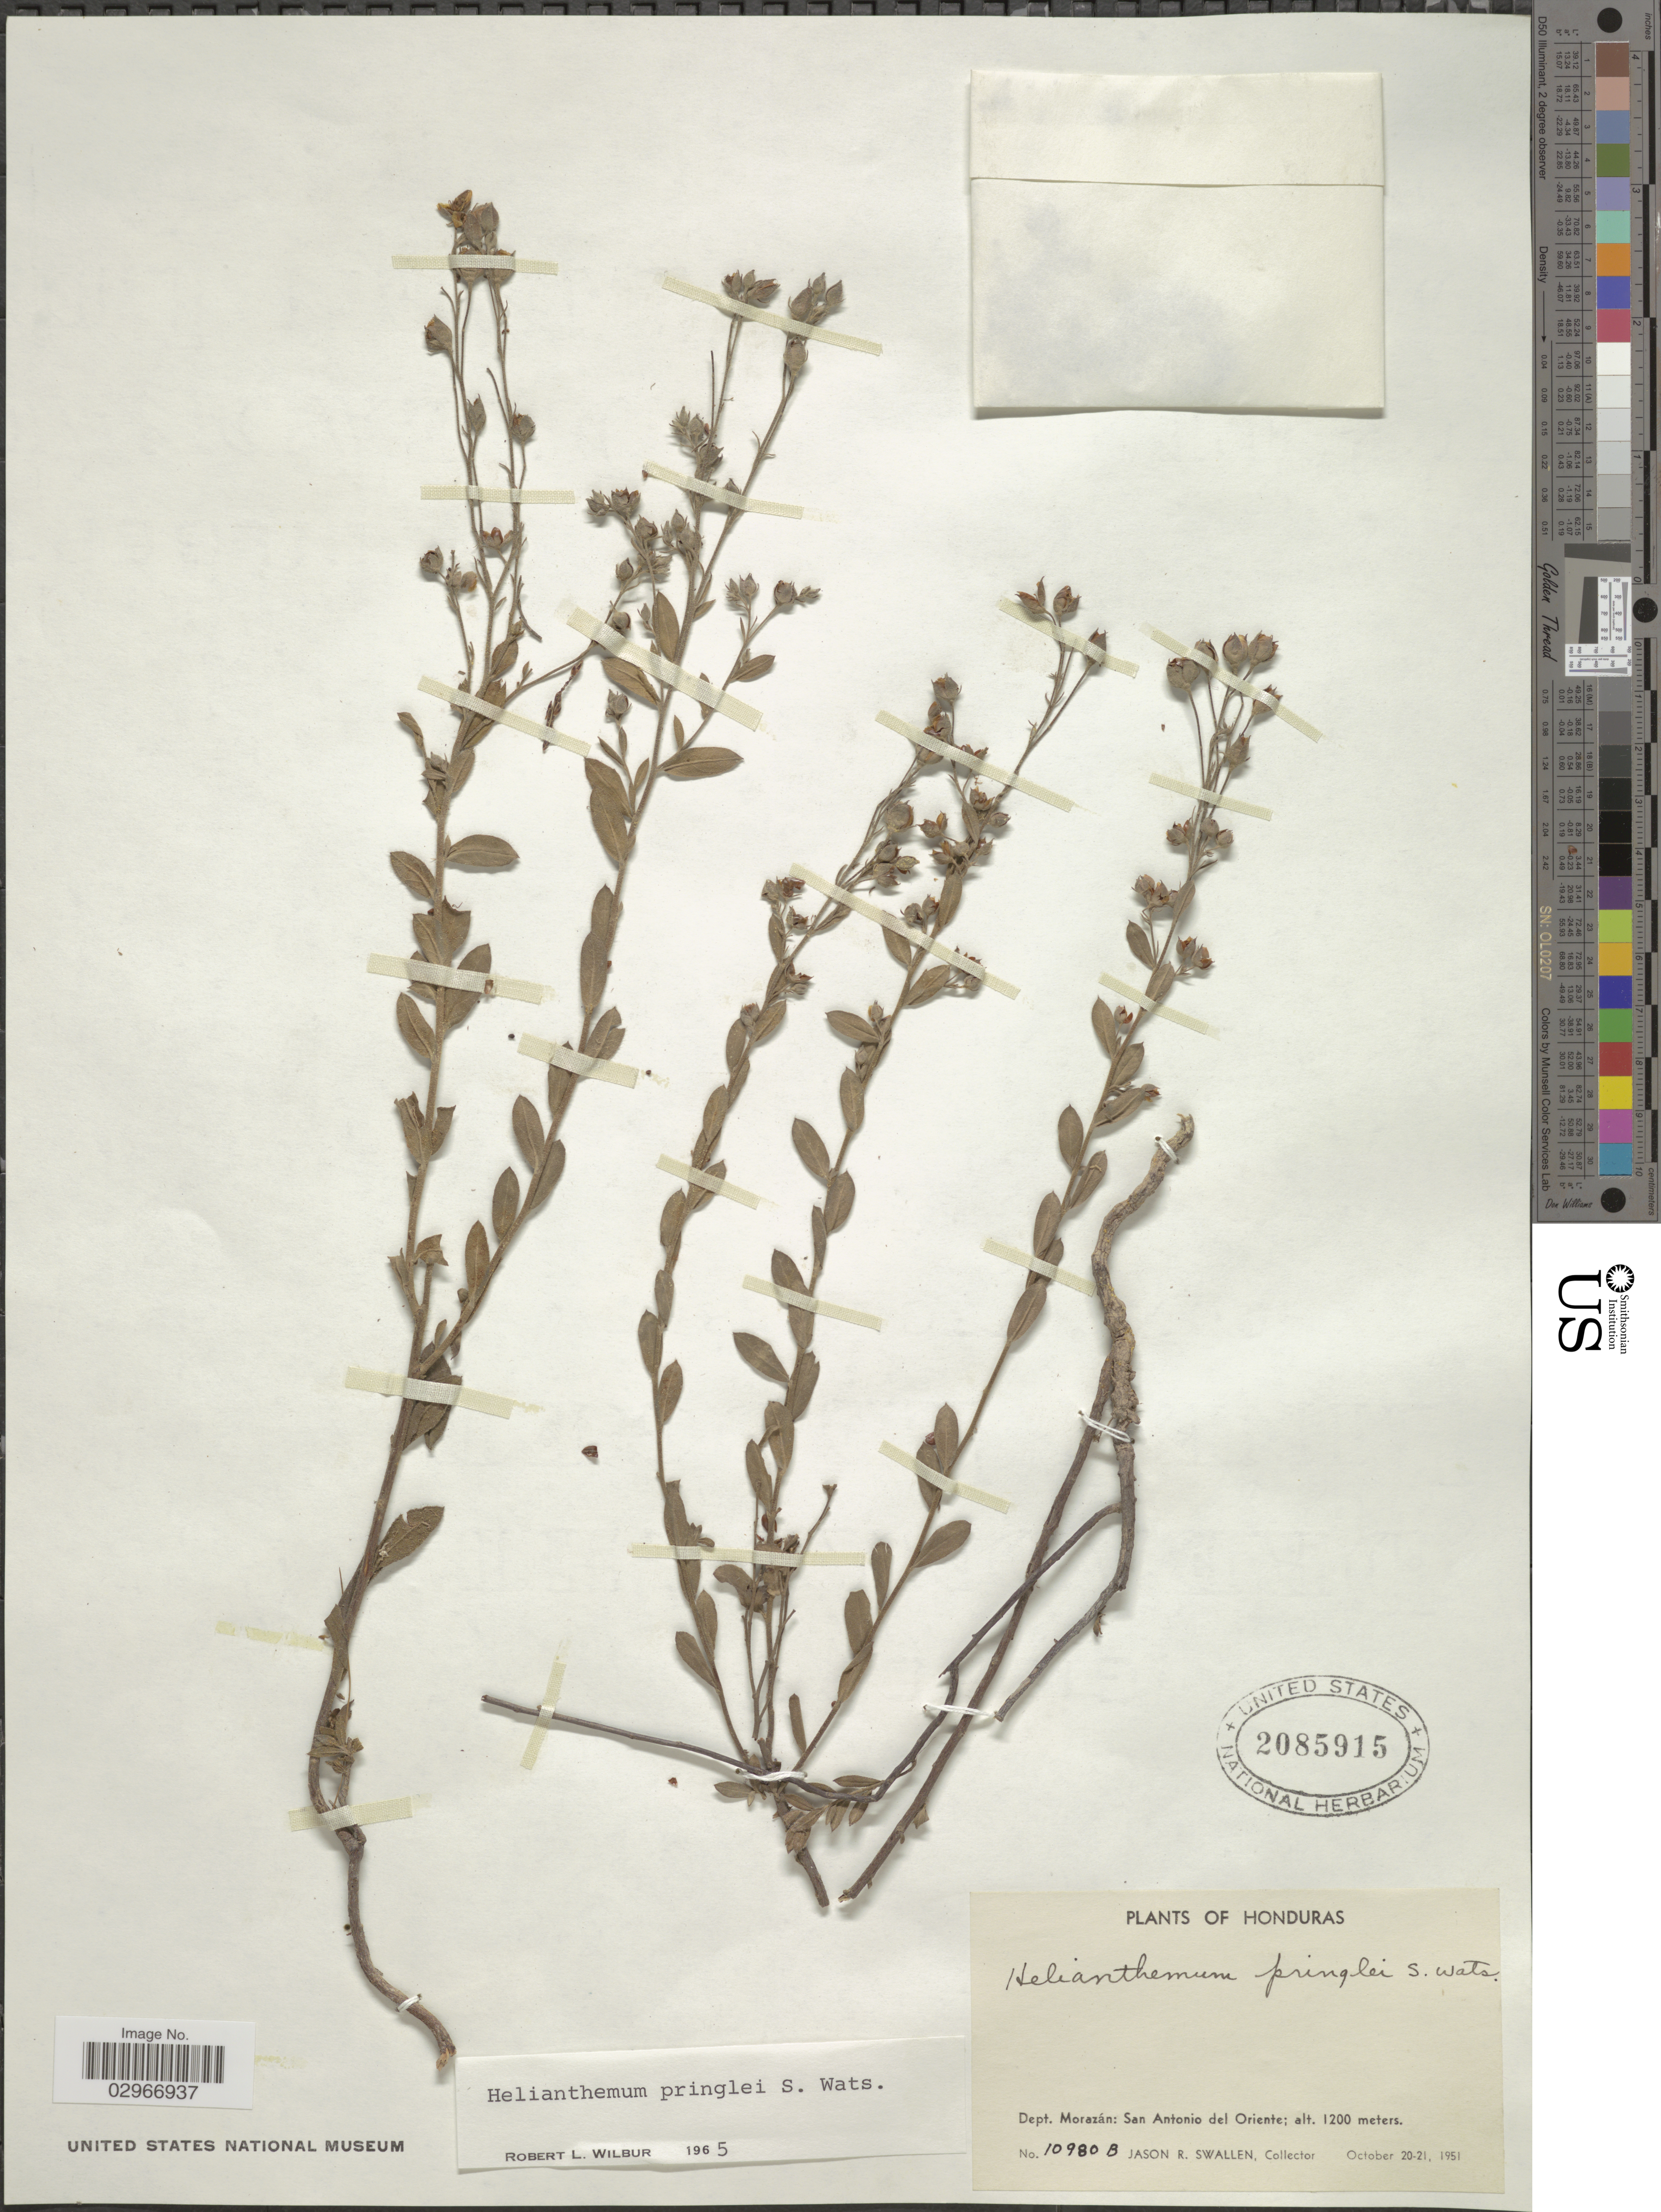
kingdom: Plantae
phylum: Tracheophyta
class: Magnoliopsida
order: Malvales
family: Cistaceae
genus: Helianthemum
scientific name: Helianthemum pringlei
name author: S. Watson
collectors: J. R. Swallen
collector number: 10980B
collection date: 1951-10-20/1951-10-21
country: Honduras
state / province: Fco. Morazán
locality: Dept. Morazán: San Antonio del Oriente.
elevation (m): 1200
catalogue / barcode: US 2085915